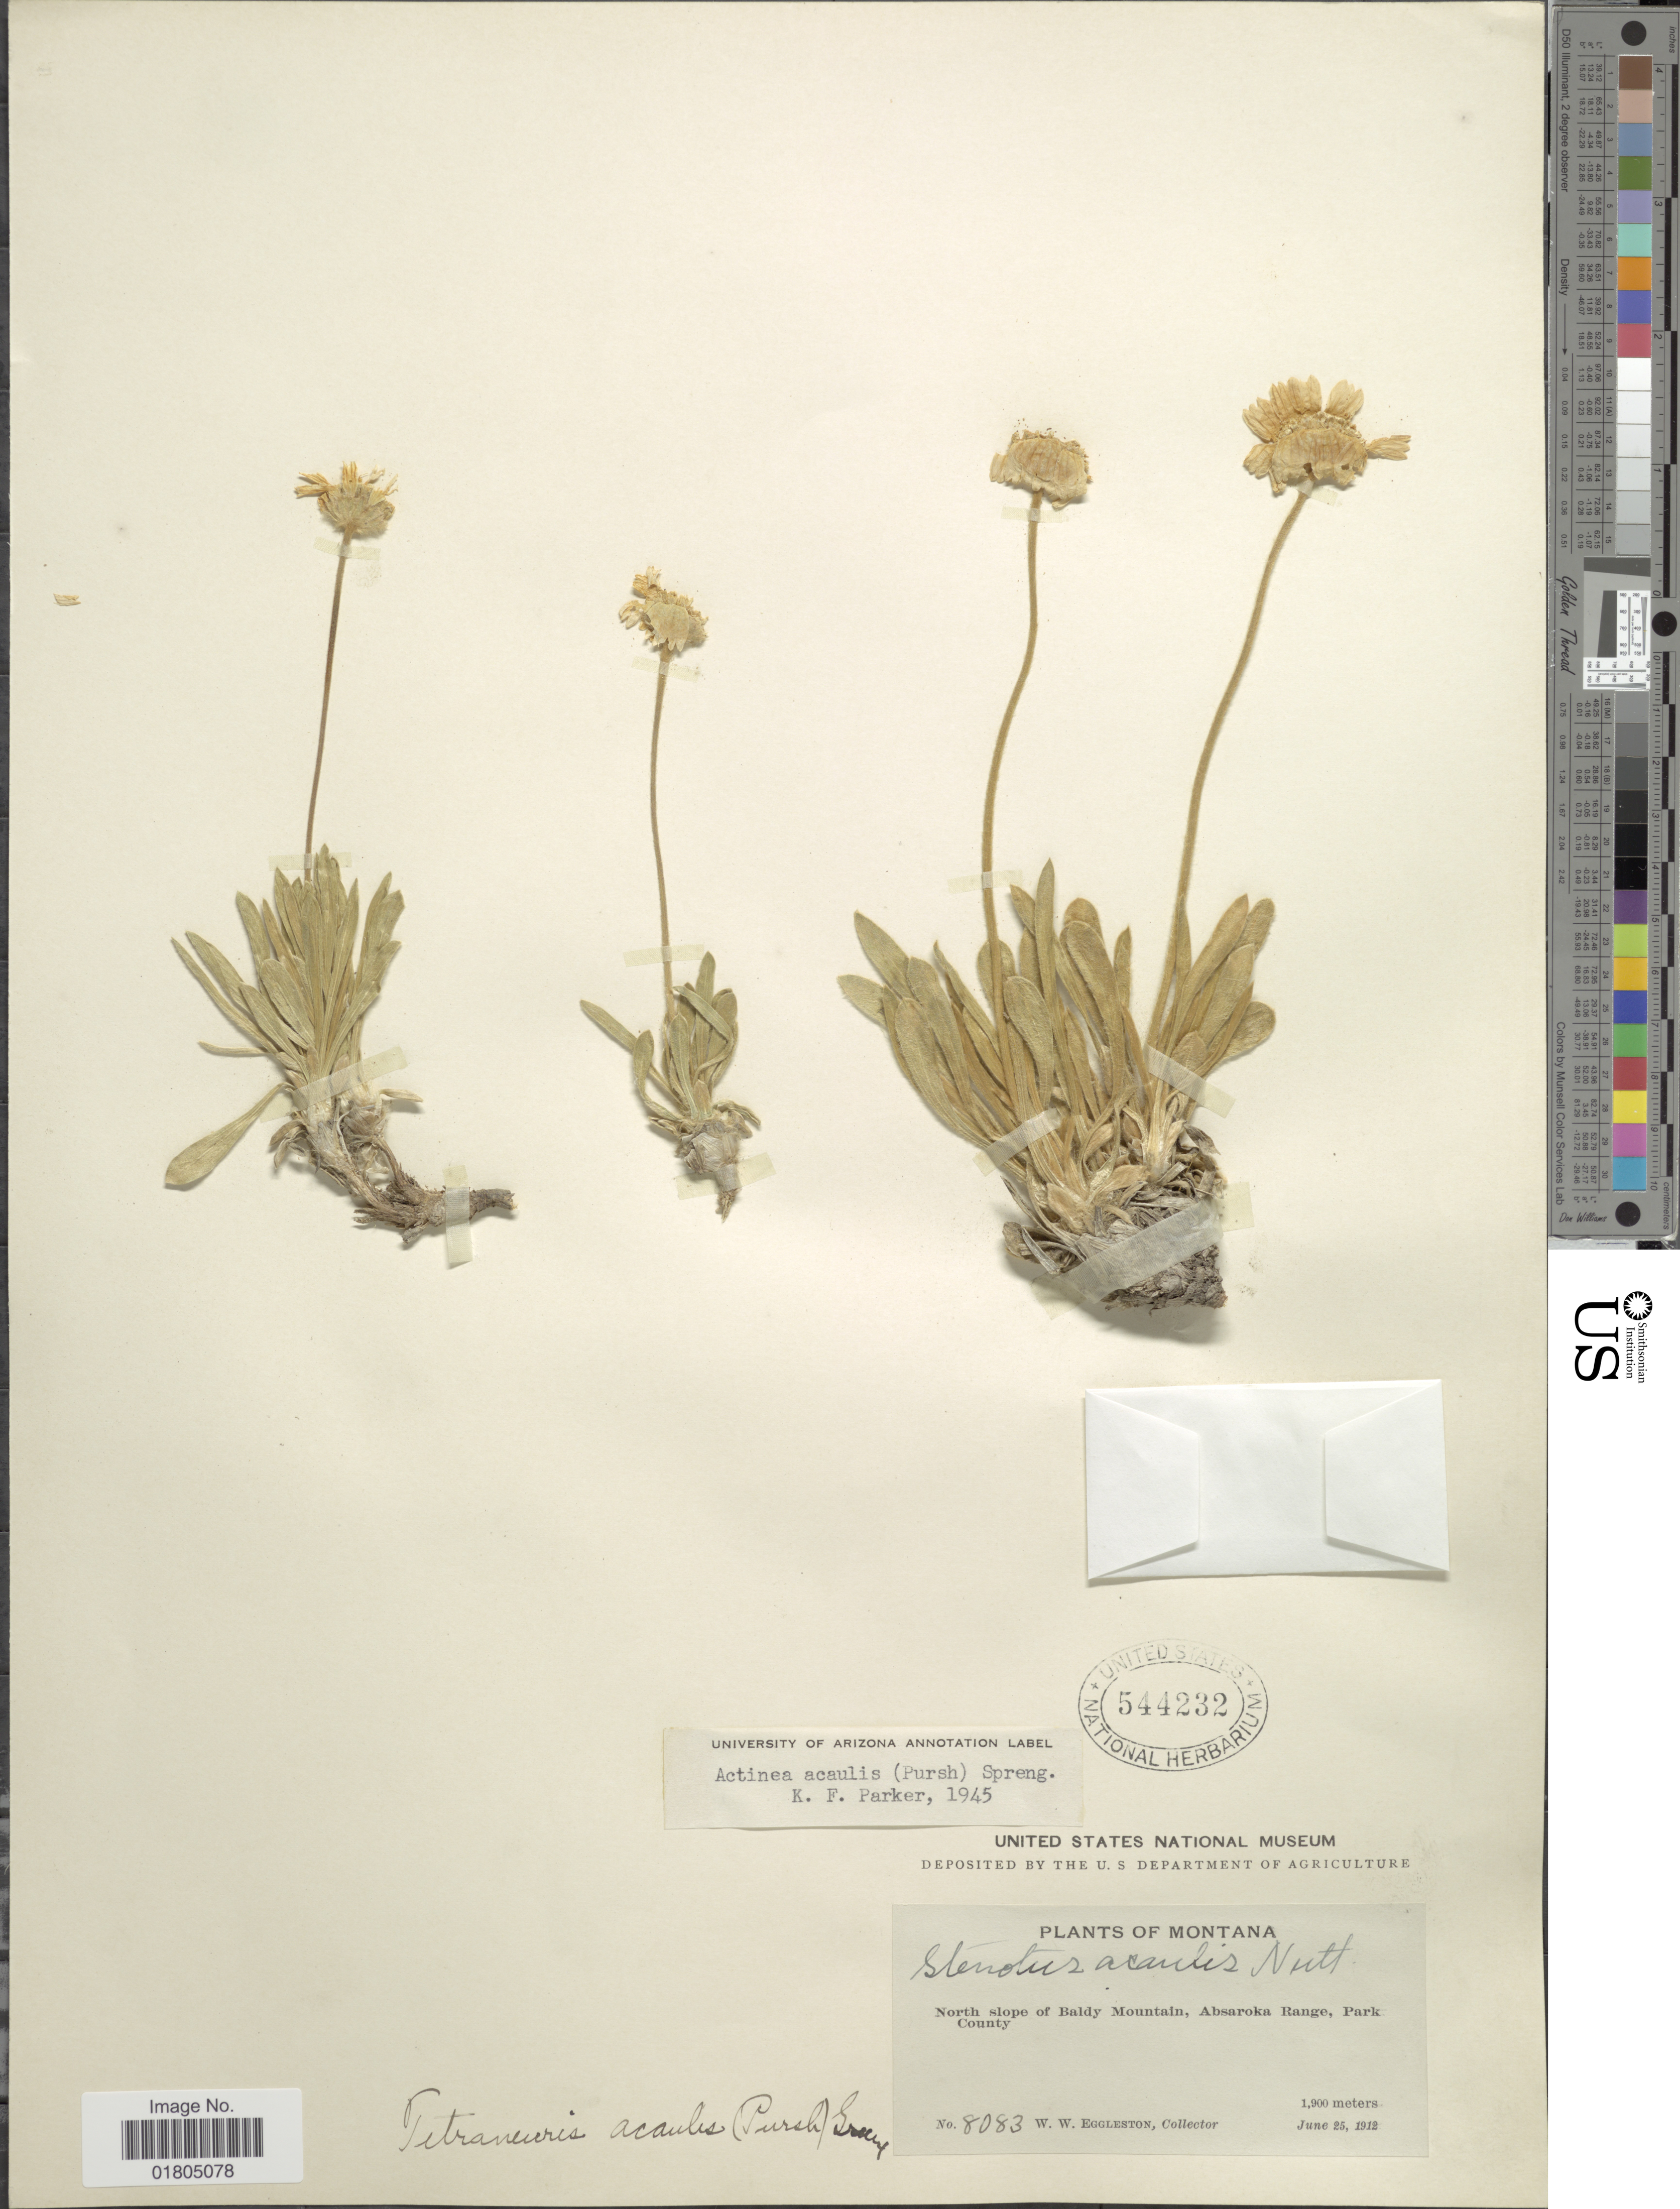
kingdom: Plantae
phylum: Tracheophyta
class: Magnoliopsida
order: Asterales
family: Asteraceae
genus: Actinea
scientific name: Actinea acaulis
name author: (Pursh) Spreng.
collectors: W. W. Eggleston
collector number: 8083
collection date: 1912-06-25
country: United States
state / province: Montana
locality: North slope of Baldy Mountain, Absaroka Range, Park County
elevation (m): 1900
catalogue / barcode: US 544232